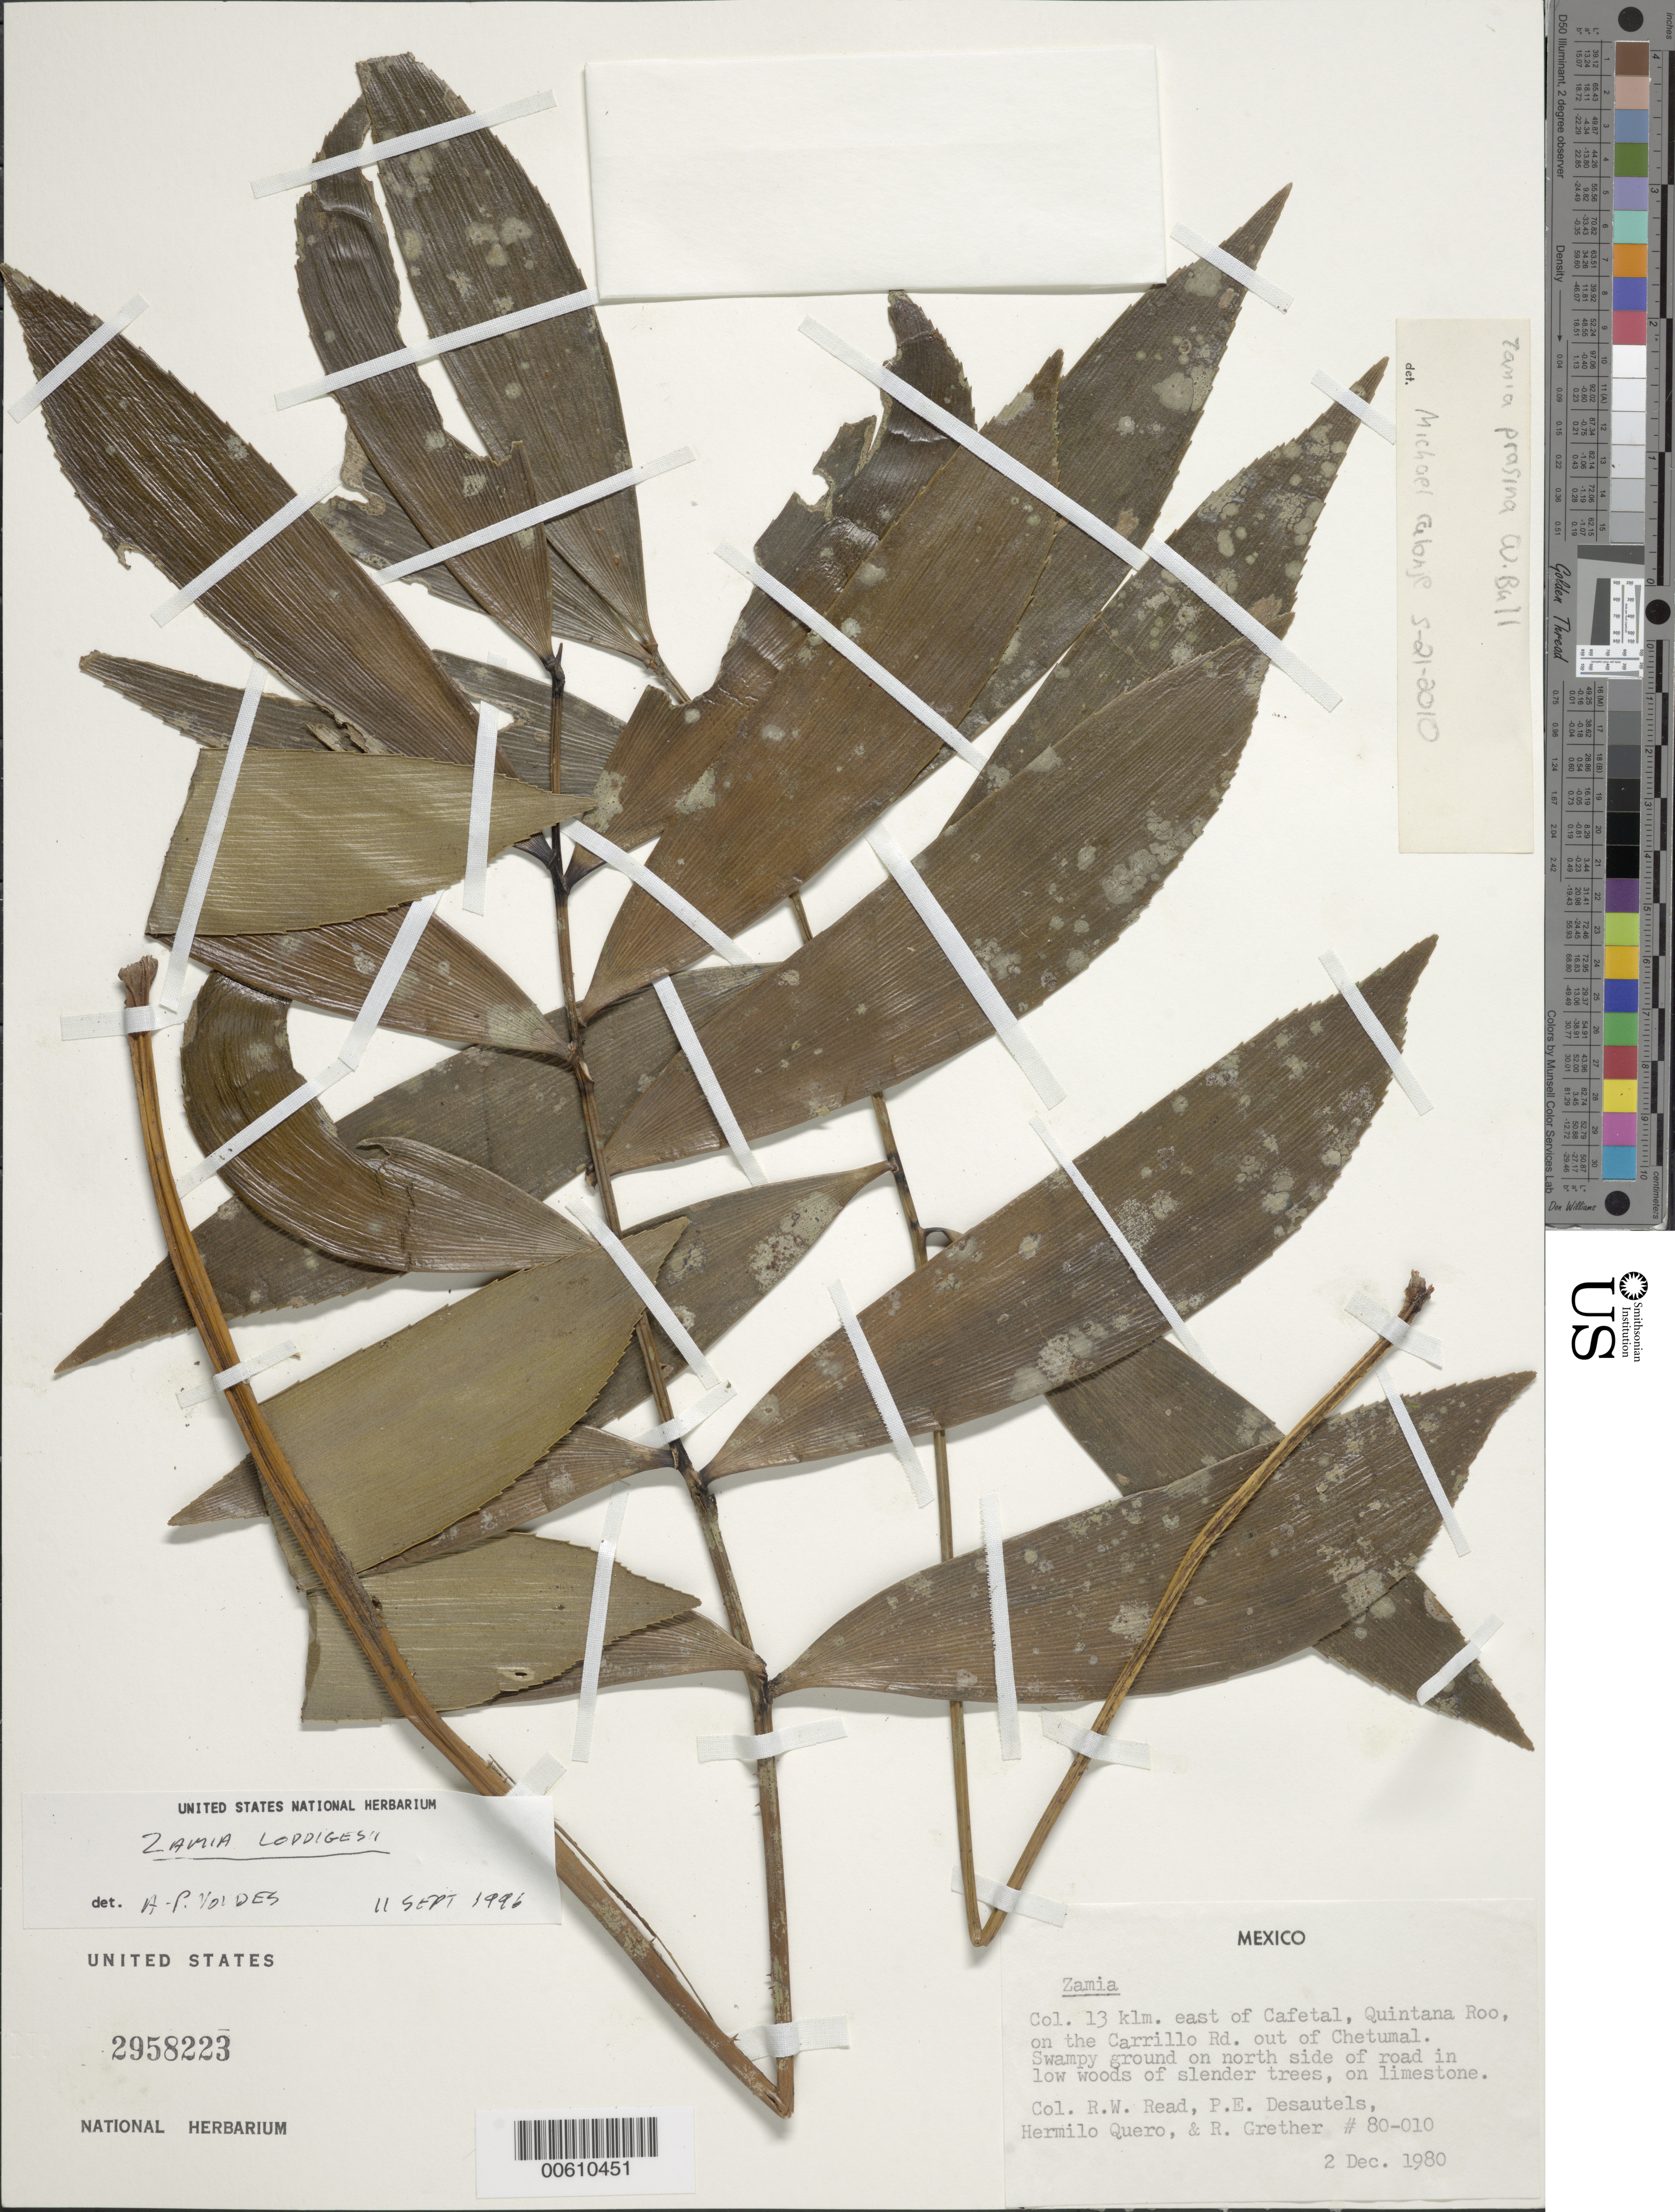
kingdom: Plantae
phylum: Tracheophyta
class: Cycadopsida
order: Cycadales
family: Zamiaceae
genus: Zamia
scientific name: Zamia prasina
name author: W. Bull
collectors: R. W. Read, P. Desautels, H. Quero & R. Grether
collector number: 80-010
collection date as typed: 02 Dec 1980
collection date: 1980-12-02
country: Mexico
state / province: Quintana Roo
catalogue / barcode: US 2958223